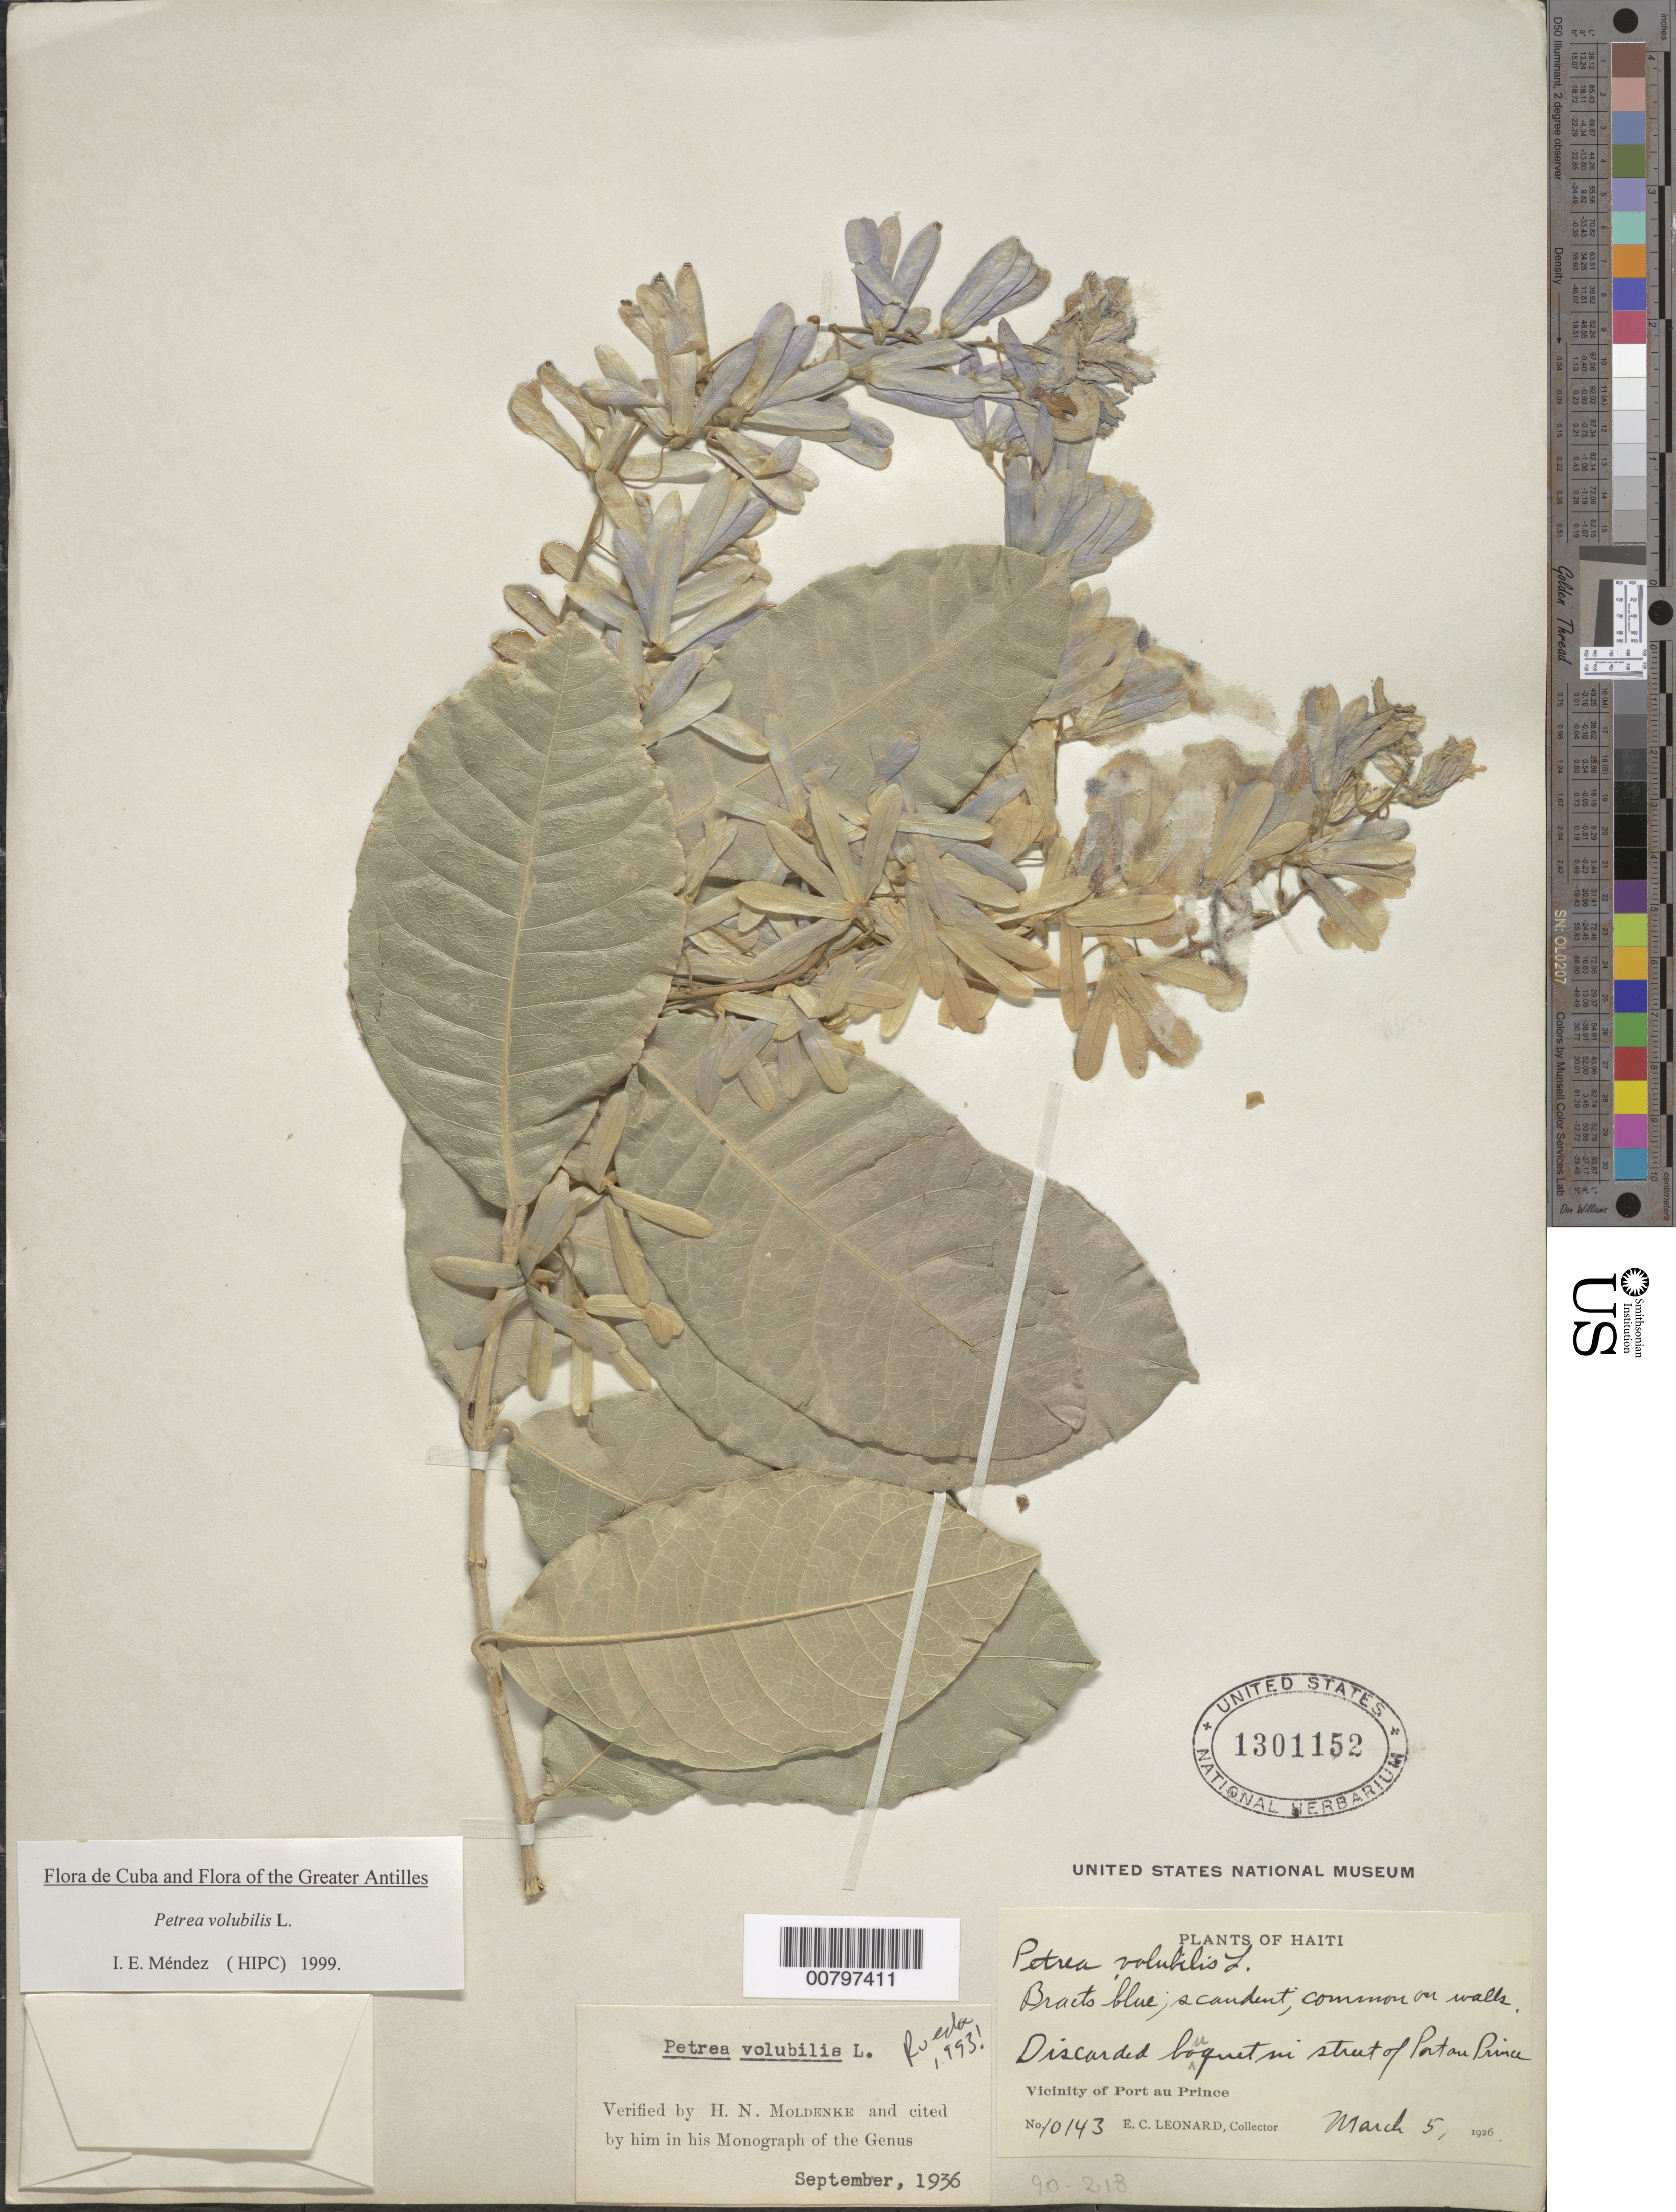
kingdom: Plantae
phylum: Tracheophyta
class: Magnoliopsida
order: Lamiales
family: Verbenaceae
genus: Petrea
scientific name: Petrea volubilis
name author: L.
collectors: E. C. Leonard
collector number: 10143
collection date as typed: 05 Mar 1926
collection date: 1926-03-05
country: Haiti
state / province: Ouest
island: Hispaniola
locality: Vicinity of Port-au-Prince, in street of Port-au-Prince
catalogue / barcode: US 1301152